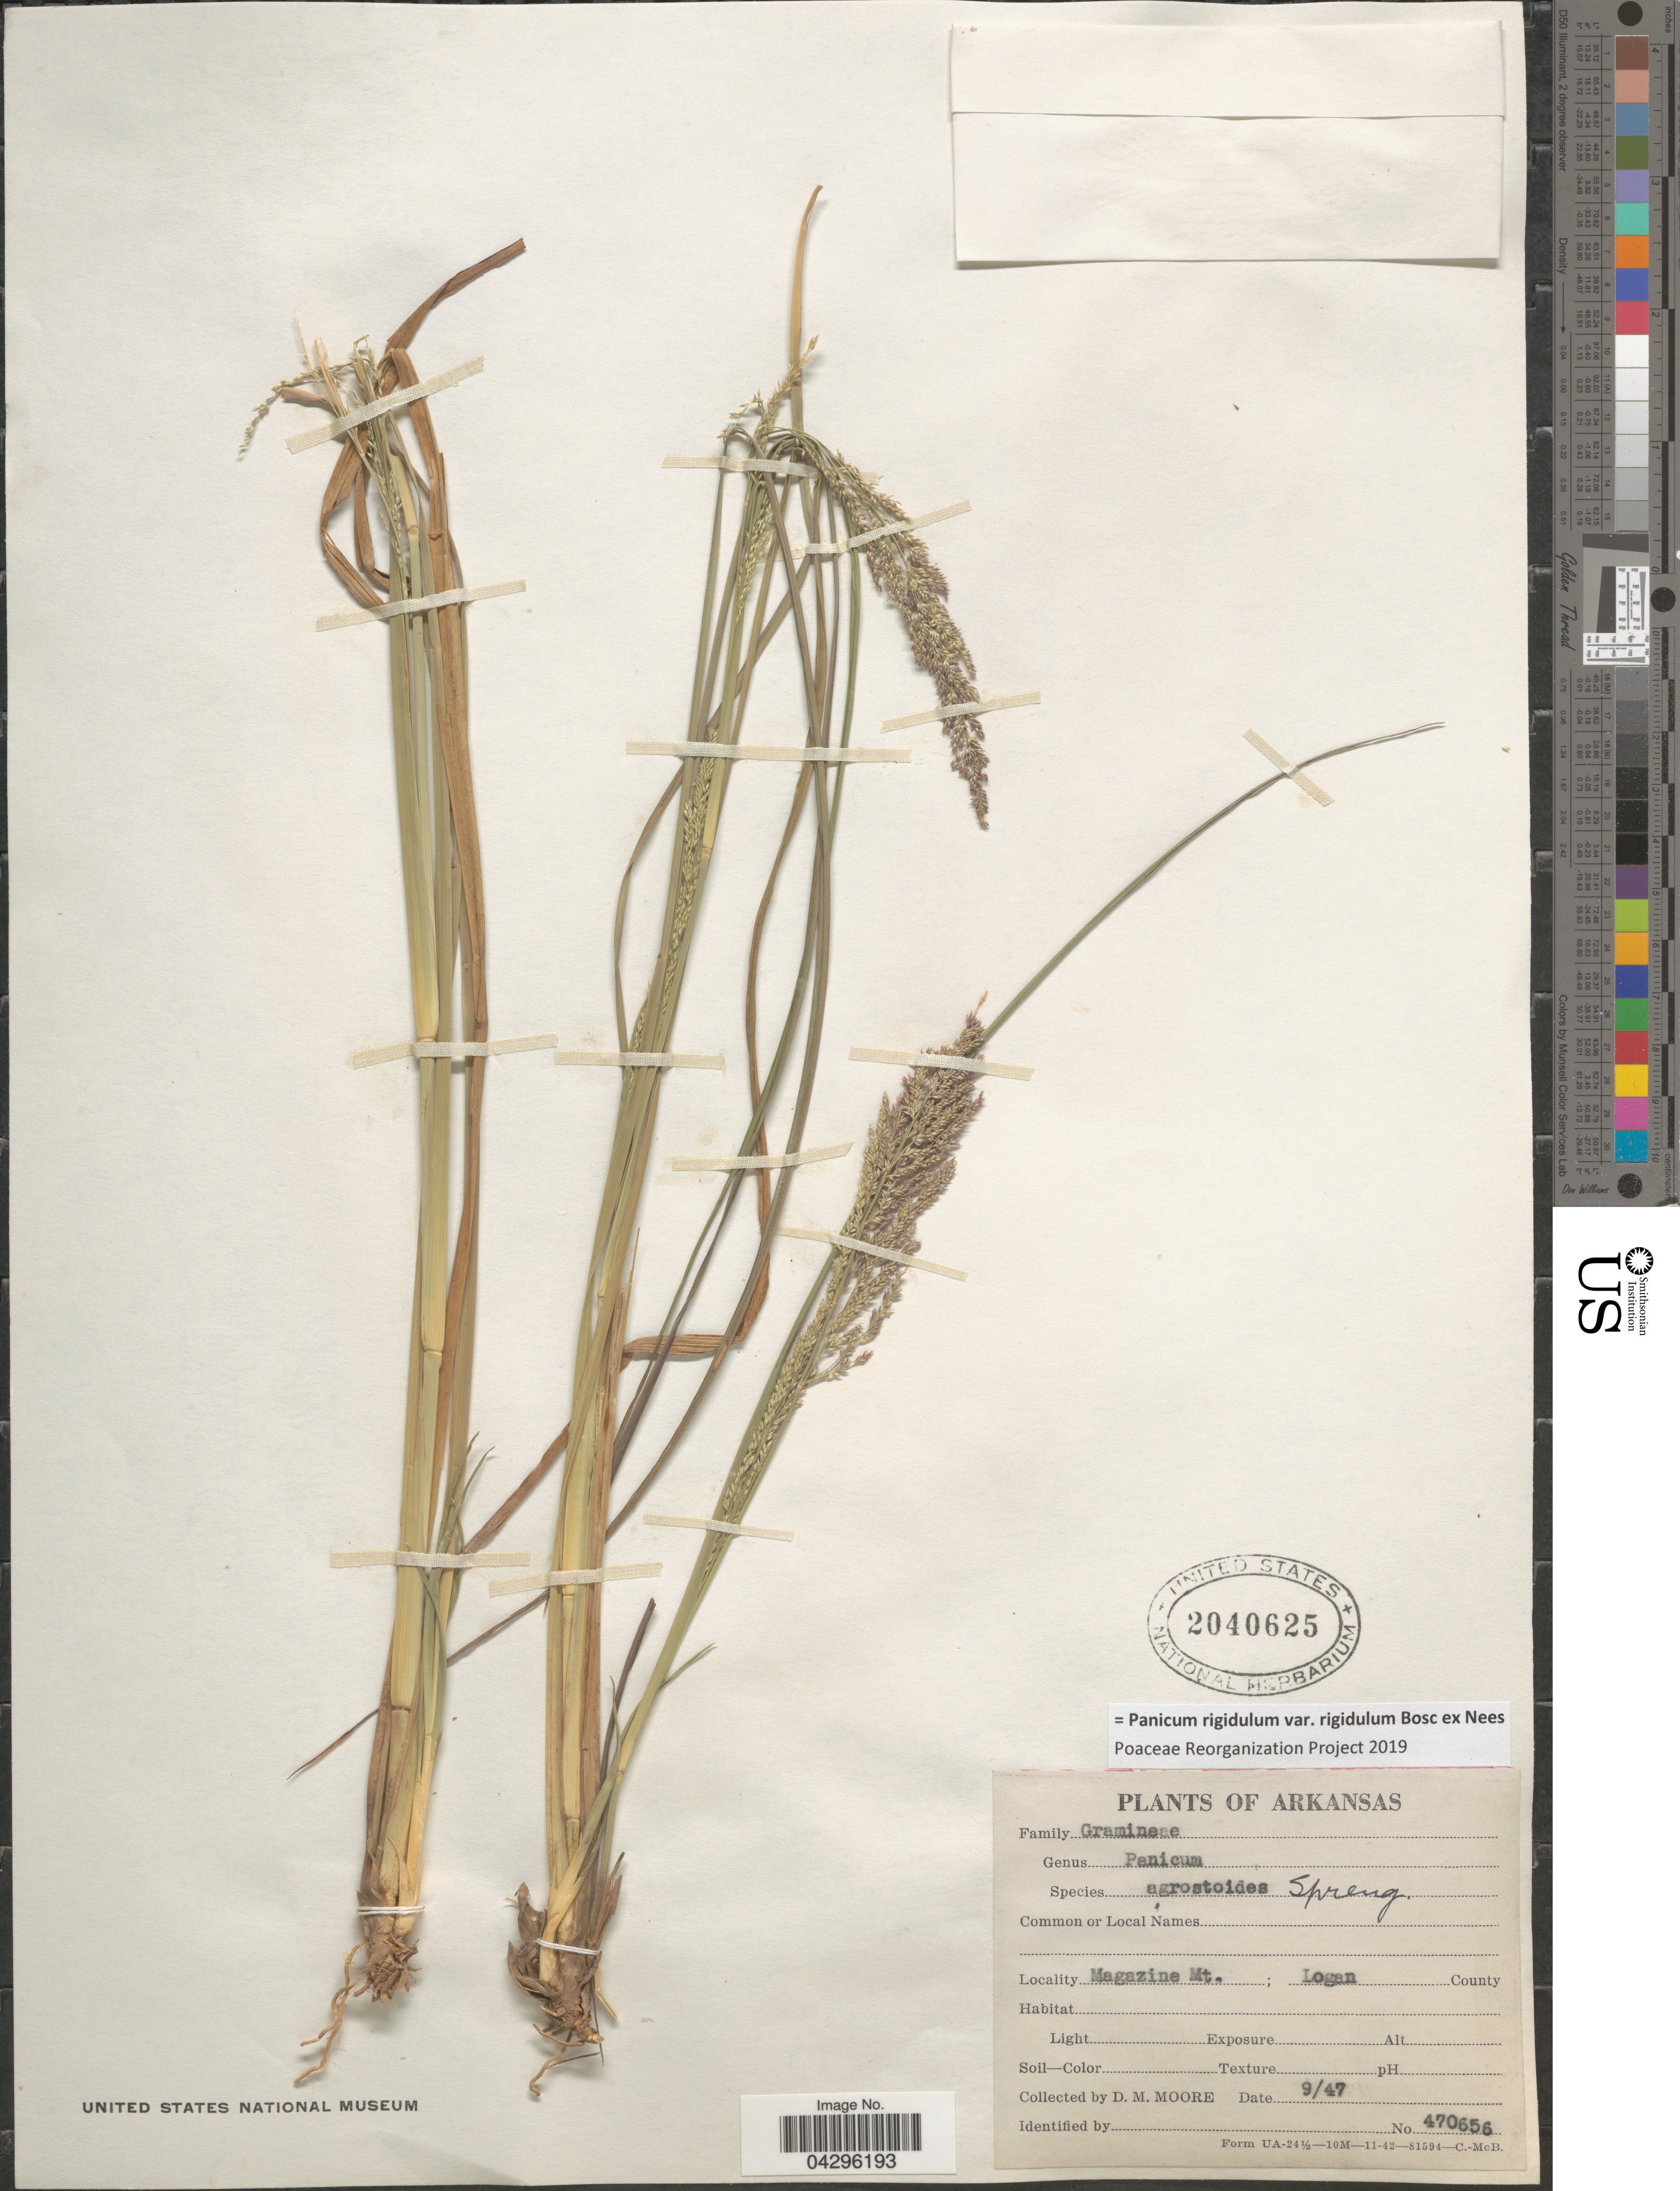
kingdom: Plantae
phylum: Tracheophyta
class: Liliopsida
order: Poales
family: Poaceae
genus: Panicum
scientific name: Panicum rigidulum var. rigidulum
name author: Bosc ex Nees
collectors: D. Moore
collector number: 470656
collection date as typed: Transcribed d/m/y: /9/47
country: United States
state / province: Arkansas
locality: Magazine Mt.; Logan County.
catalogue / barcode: US 2040625